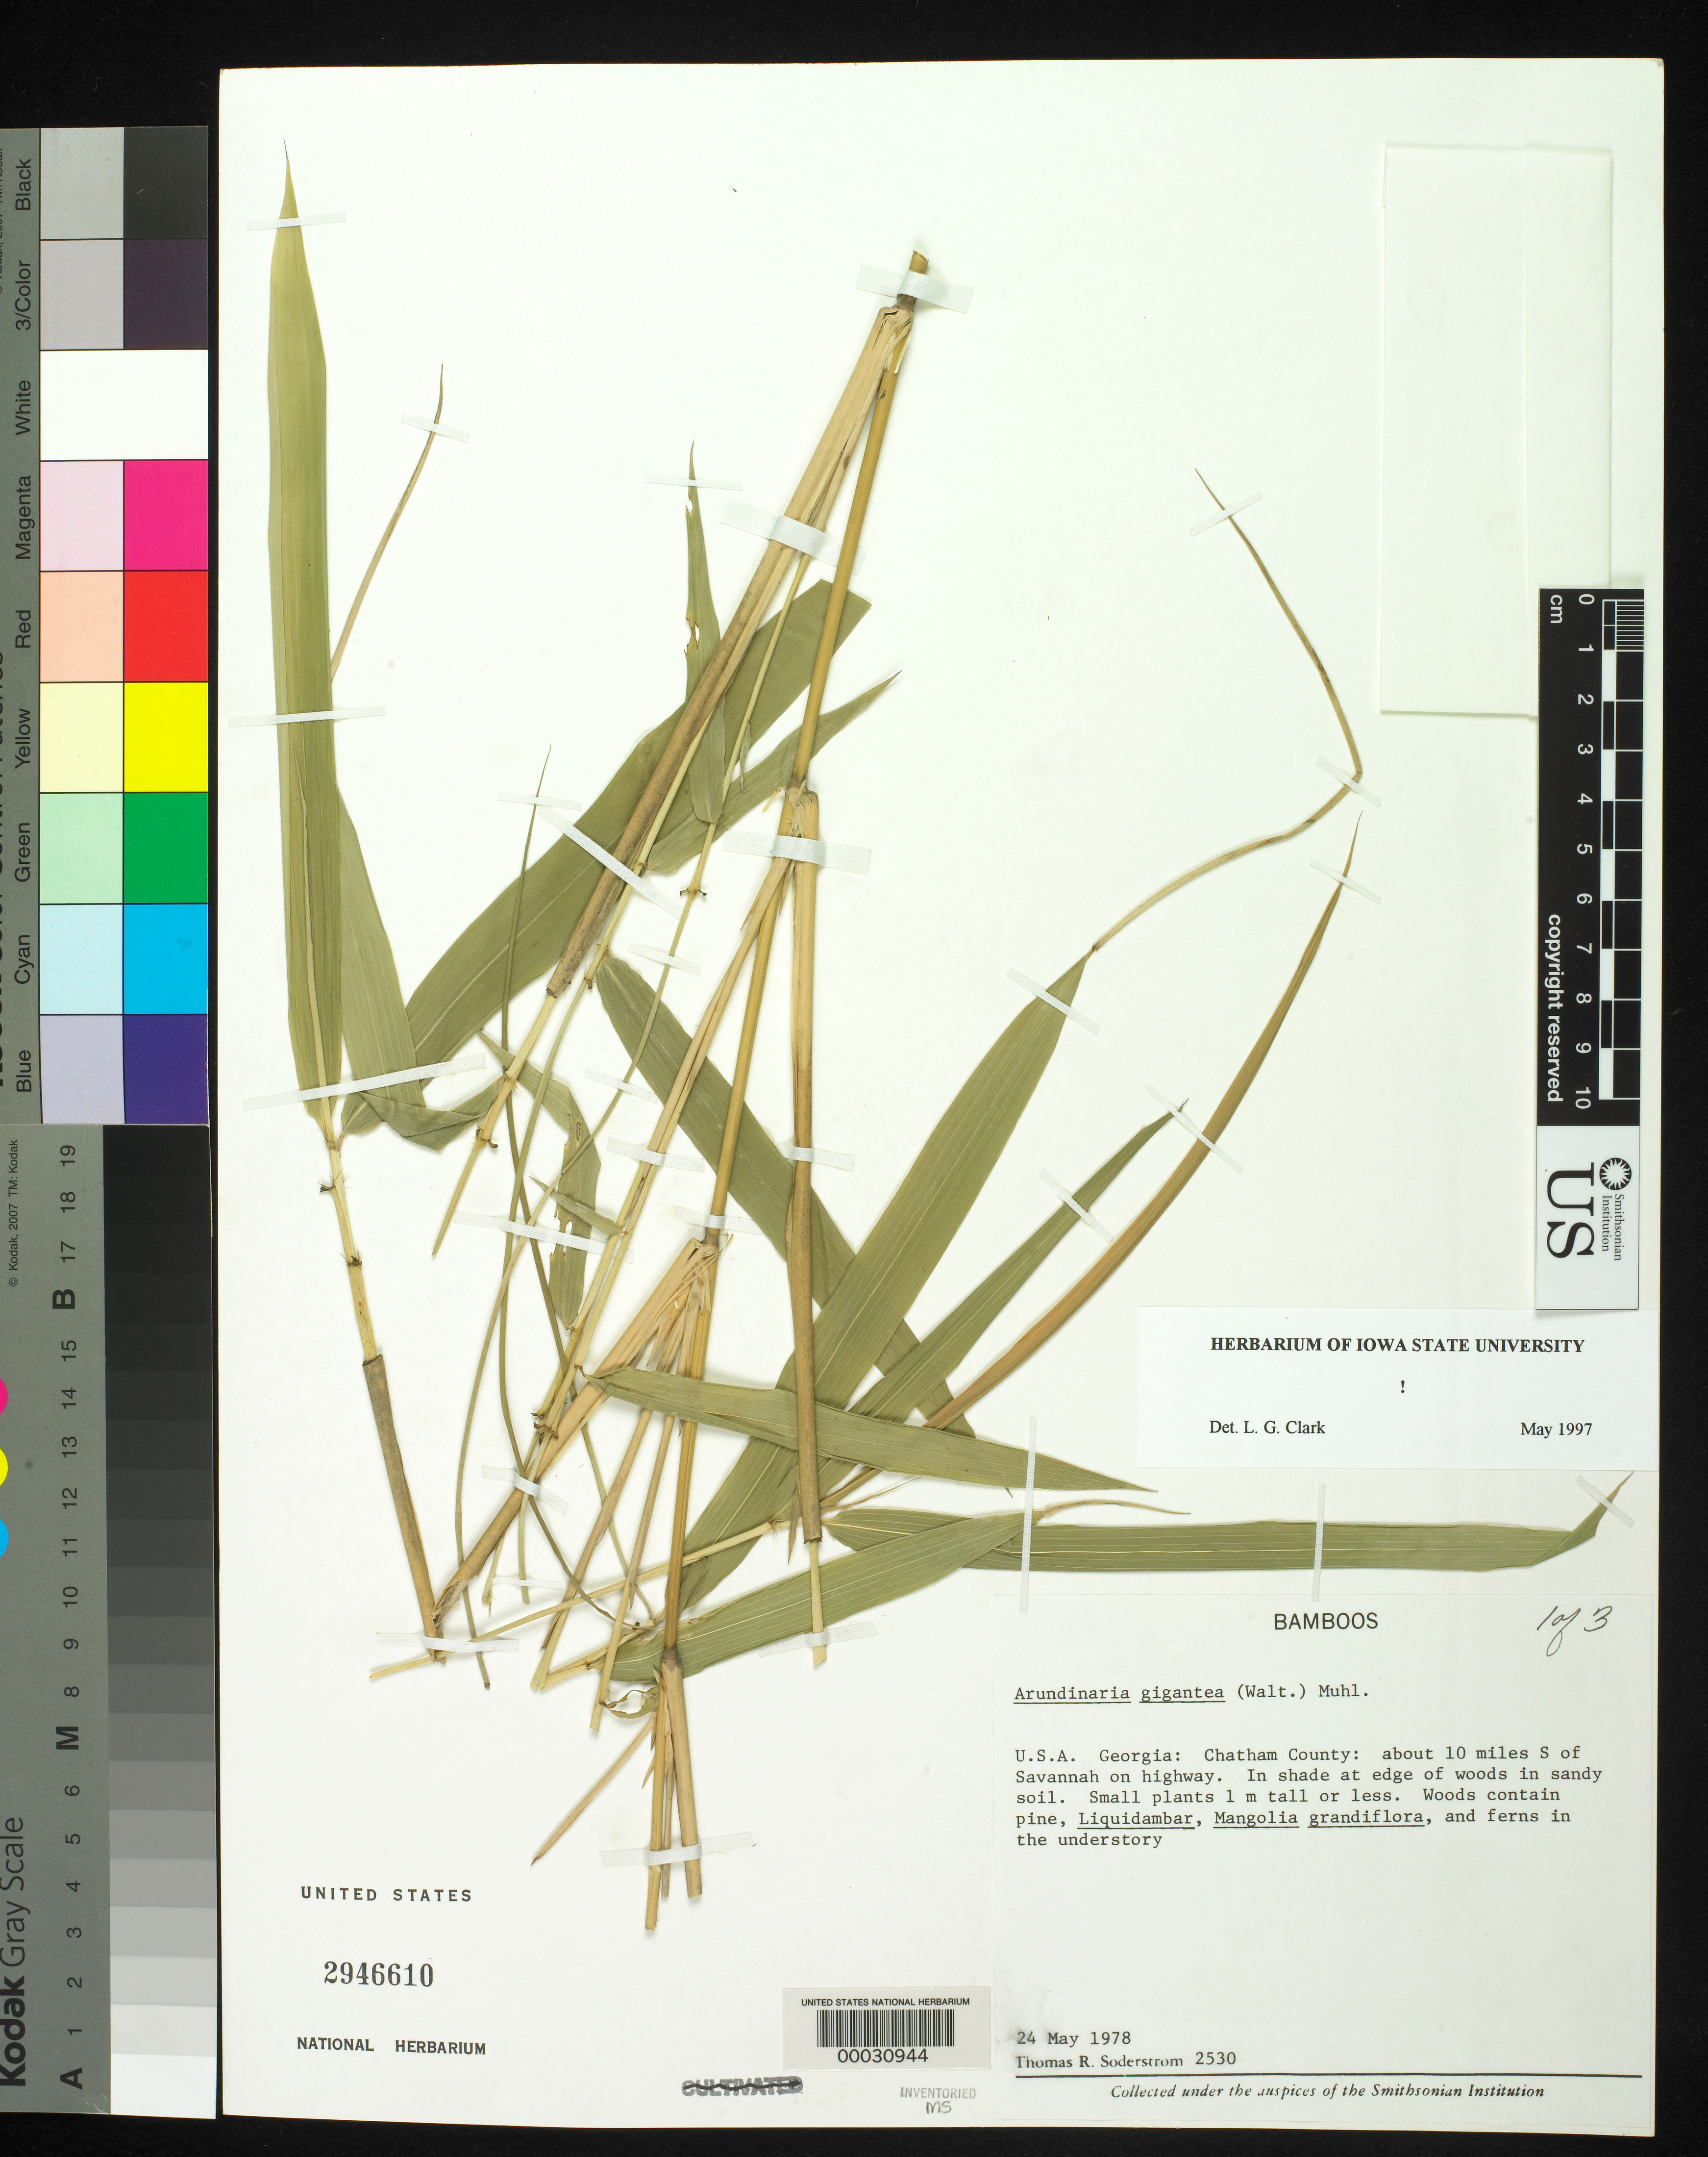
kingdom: Plantae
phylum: Tracheophyta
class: Liliopsida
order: Poales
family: Poaceae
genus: Arundinaria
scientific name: Arundinaria gigantea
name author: (Walter) Muhl.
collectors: T. R. Soderstrom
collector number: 2530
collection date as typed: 24 May 1978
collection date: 1978-05-24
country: United States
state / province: Georgia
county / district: Chatham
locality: Savannah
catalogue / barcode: US 2946610